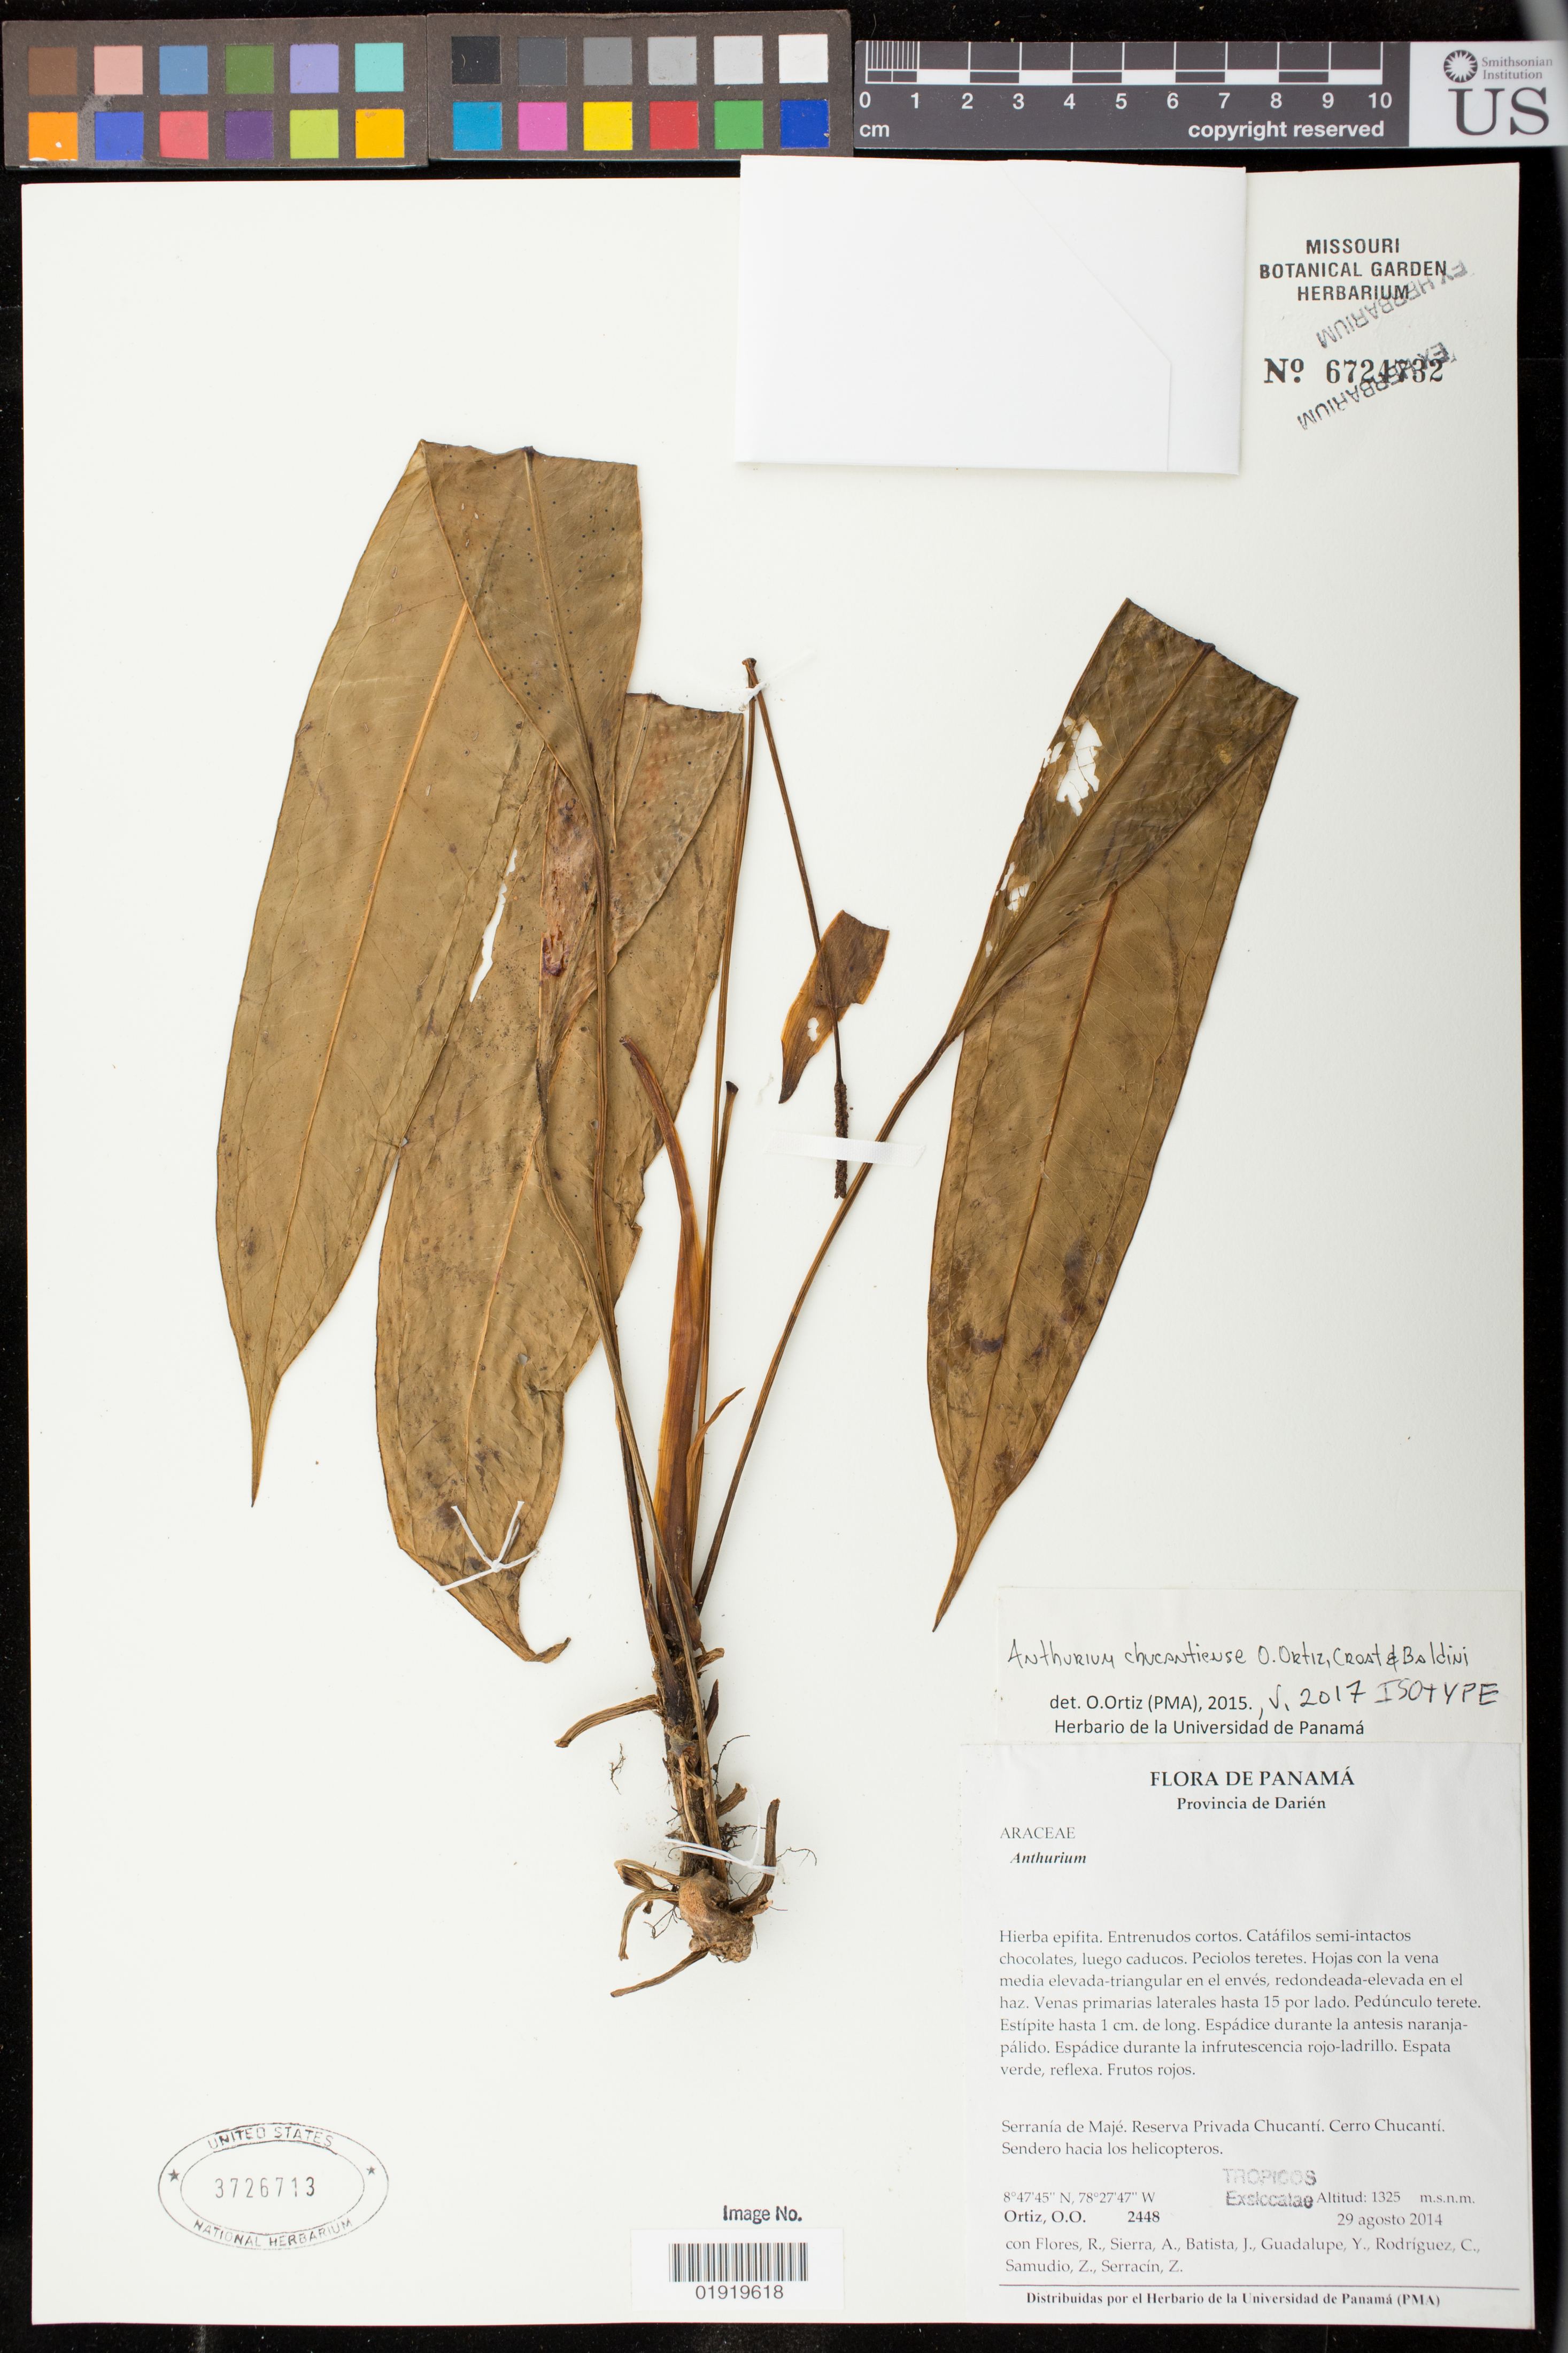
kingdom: Plantae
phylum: Tracheophyta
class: Liliopsida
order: Alismatales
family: Araceae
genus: Anthurium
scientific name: Anthurium chucantiense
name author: O. Ortiz et al.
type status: Isotype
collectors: O. O. Ortiz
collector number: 2448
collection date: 2014-08-29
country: Panama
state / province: Darién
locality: Provincia de Darién. Serranía de Majé. Reserva Privada Chucantí. Cerro Chucantí. Sendero hacia los helicopteros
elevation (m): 1325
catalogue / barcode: US 3726713